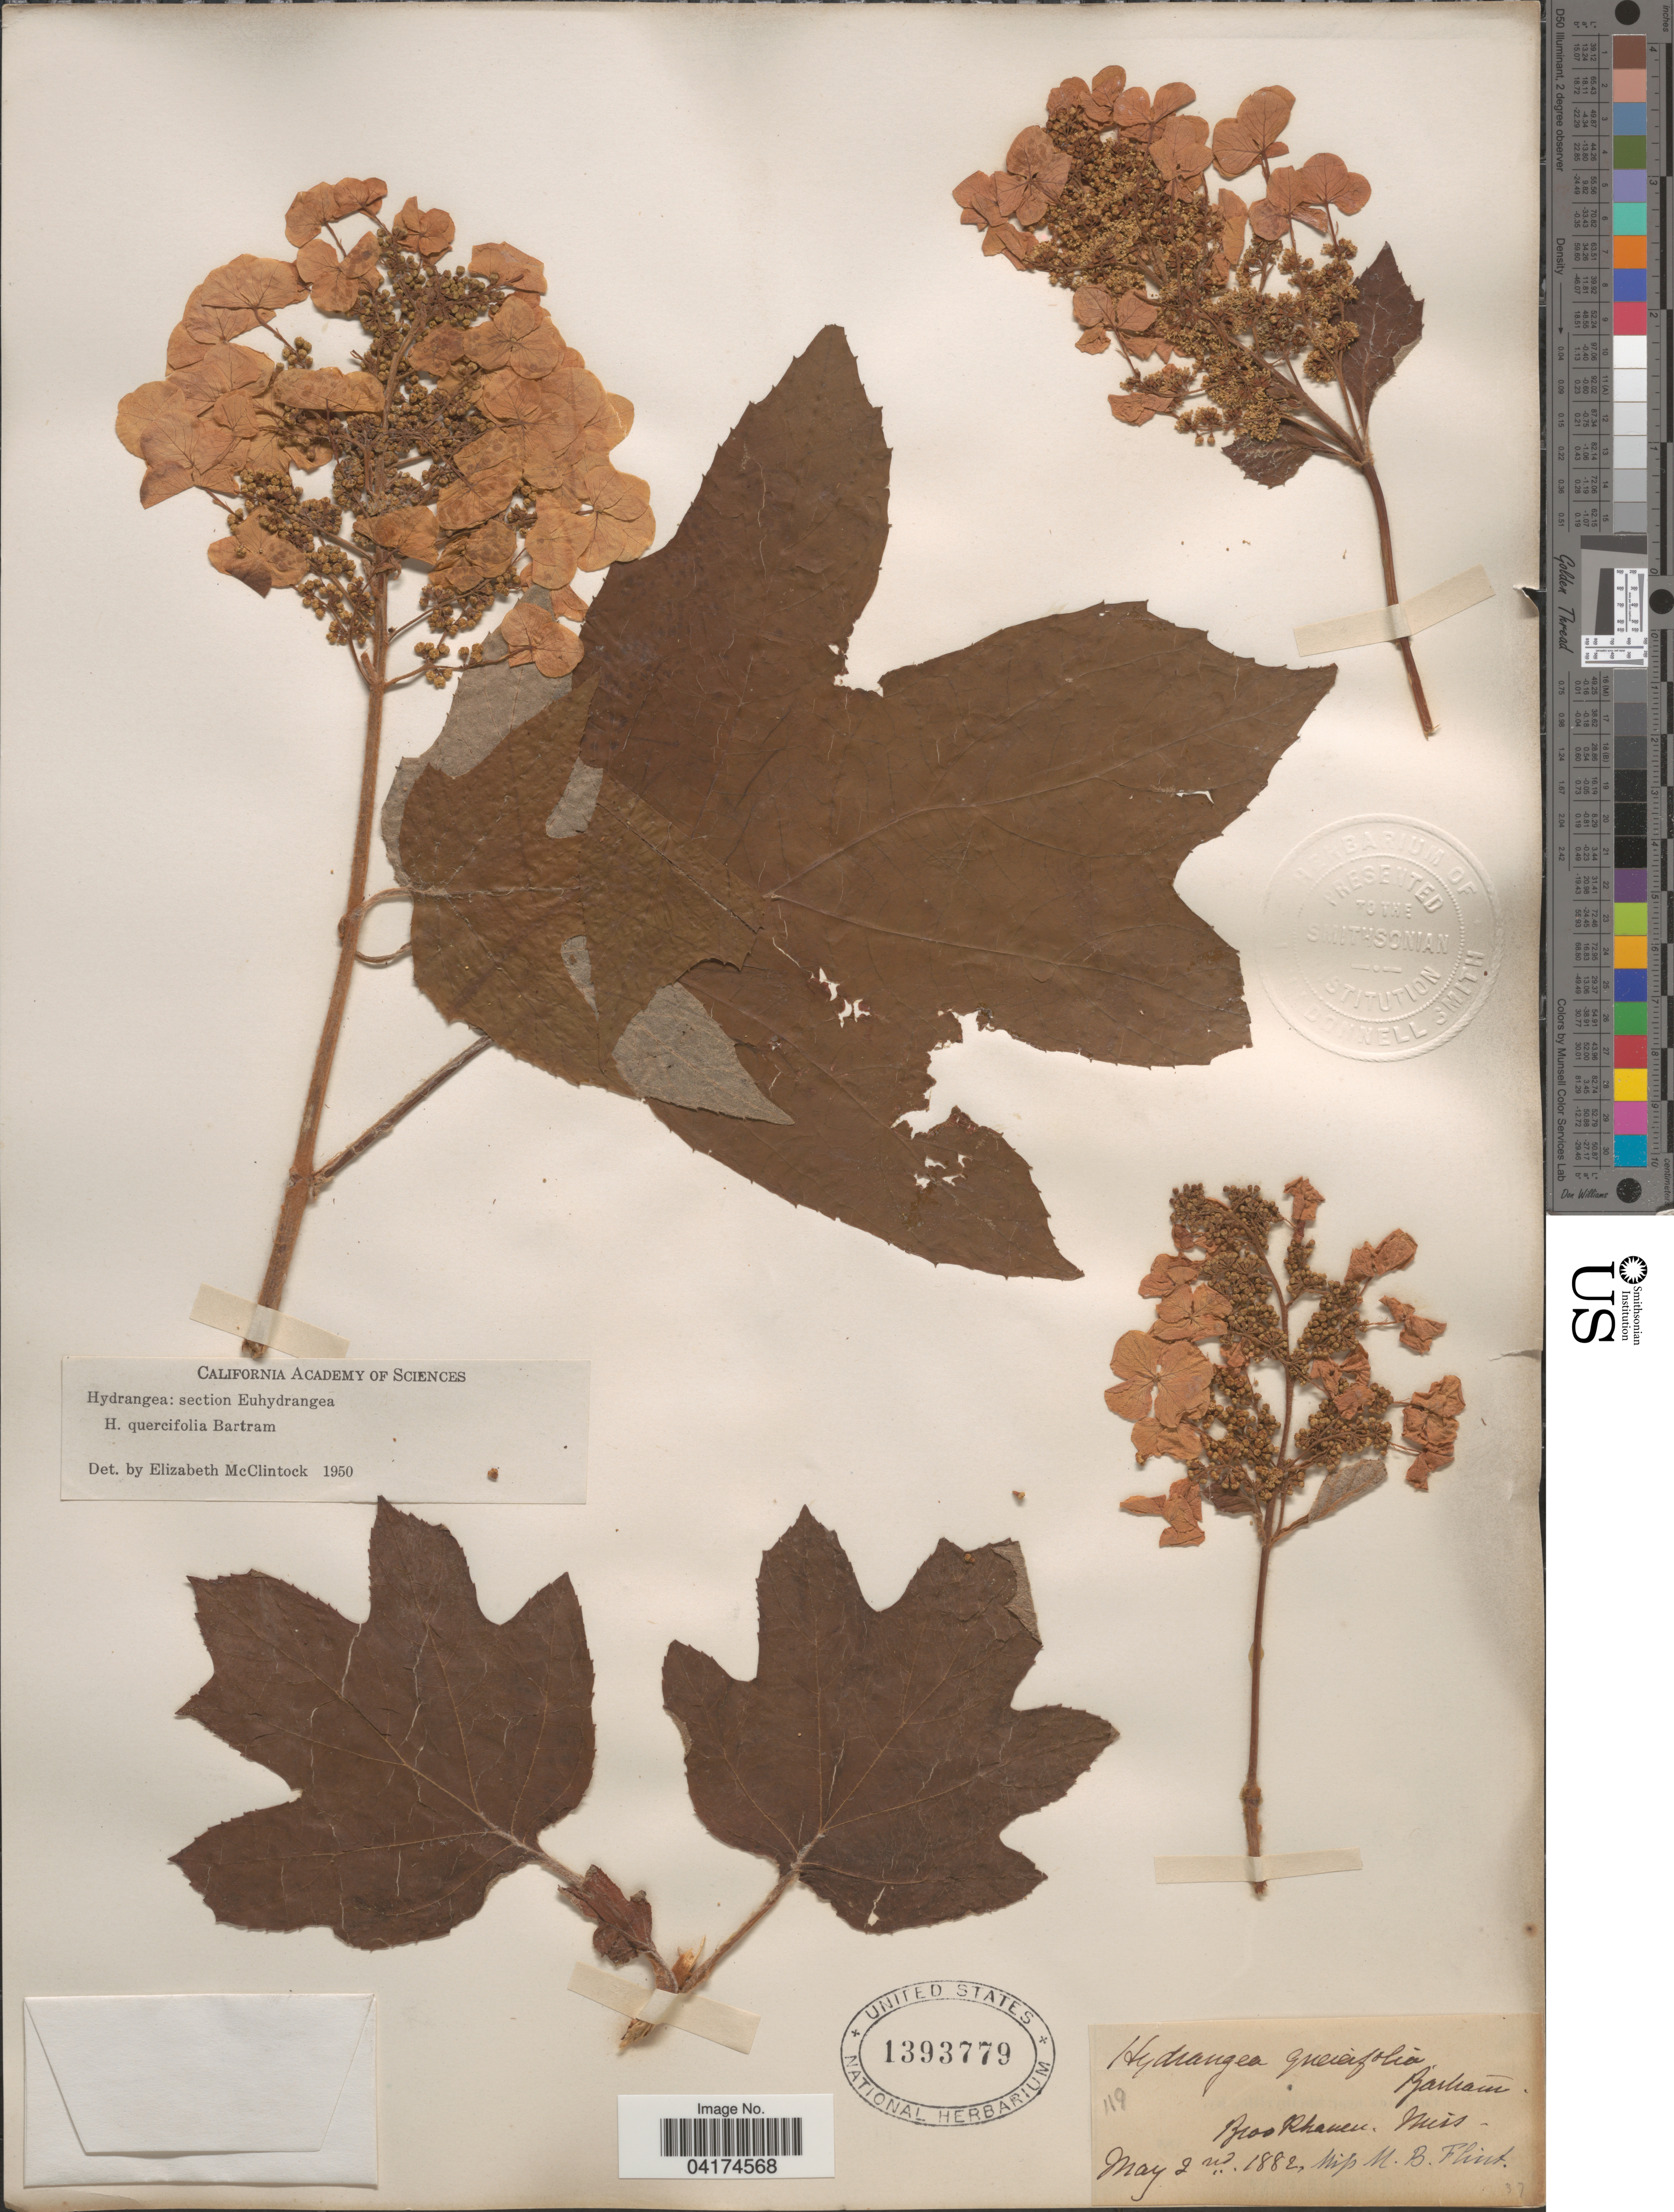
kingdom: Plantae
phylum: Tracheophyta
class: Magnoliopsida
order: Cornales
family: Hydrangeaceae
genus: Hydrangea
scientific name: Hydrangea quercifolia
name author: W. Bartram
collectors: M. Flint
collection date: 1882-05-02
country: United States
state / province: Mississippi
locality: Brookhaven.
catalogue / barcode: US 1393779